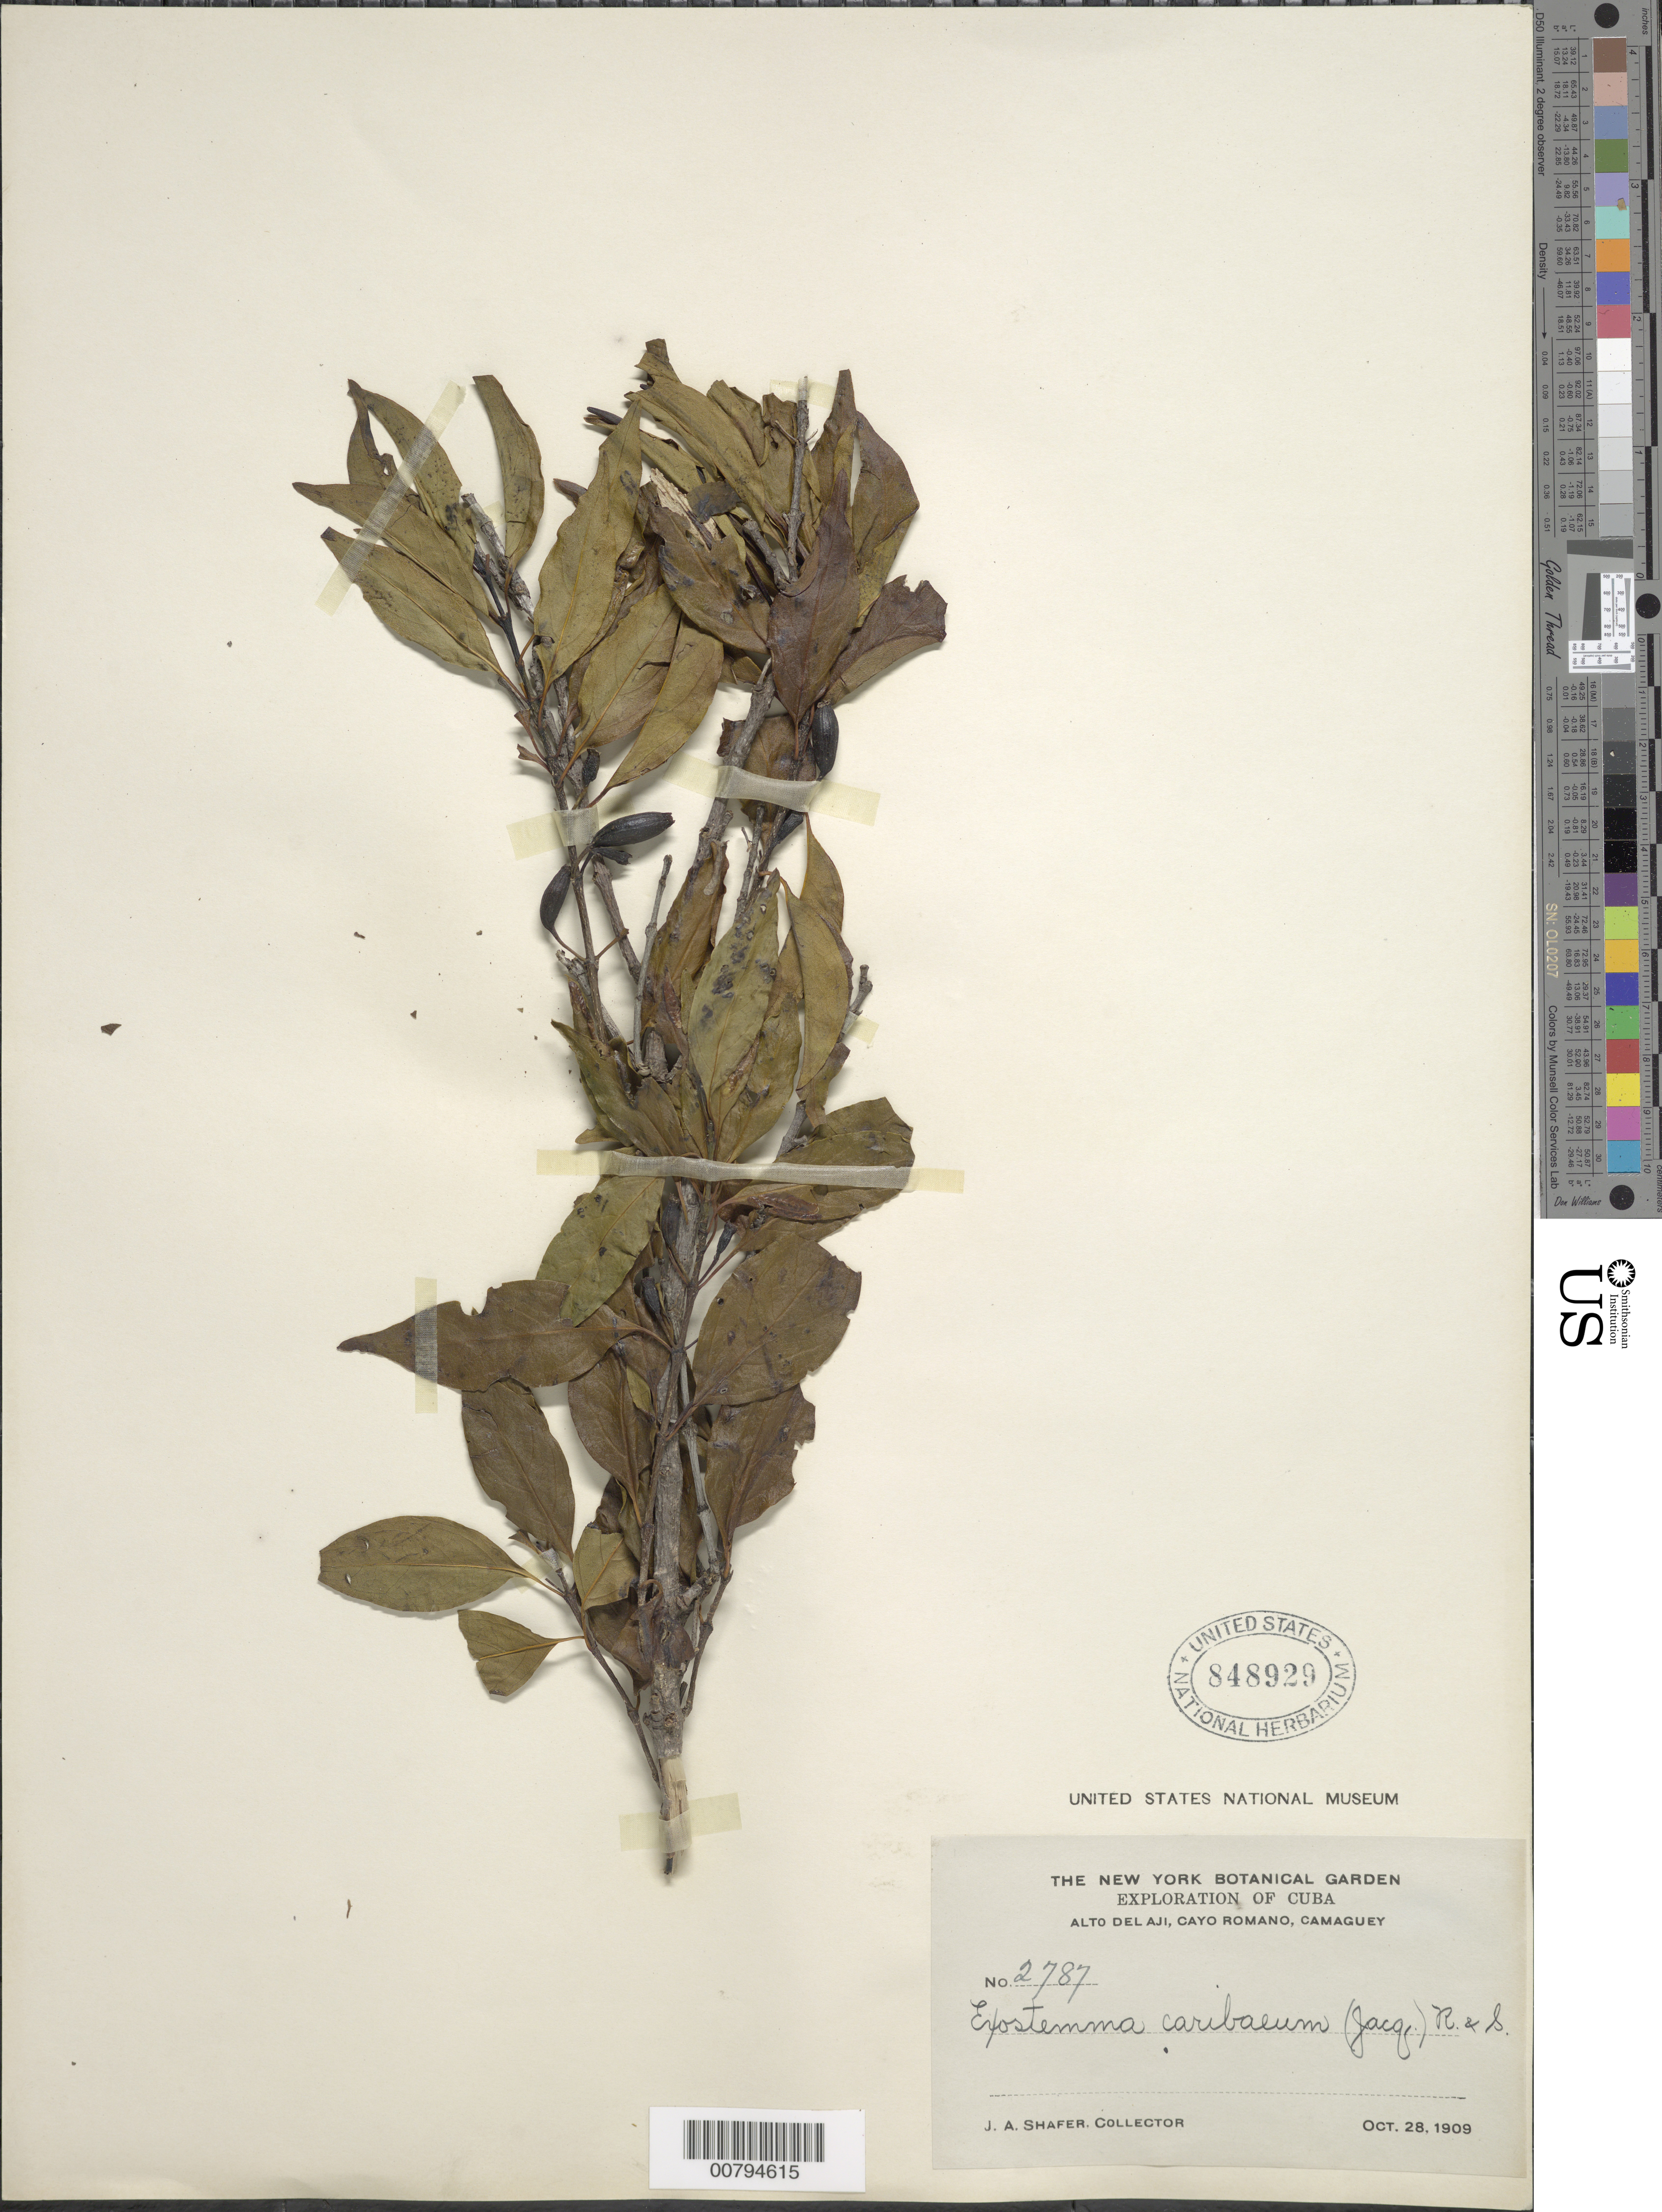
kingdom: Plantae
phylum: Tracheophyta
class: Magnoliopsida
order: Gentianales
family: Rubiaceae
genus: Exostema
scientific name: Exostema caribaeum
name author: (Jacq.) Roem. & Schult.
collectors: J. A. Shafer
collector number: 2787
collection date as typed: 28 Oct 1909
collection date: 1909-10-28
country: Cuba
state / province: Camaguey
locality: Alto del Aji, Cayo Romano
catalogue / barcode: US 848929